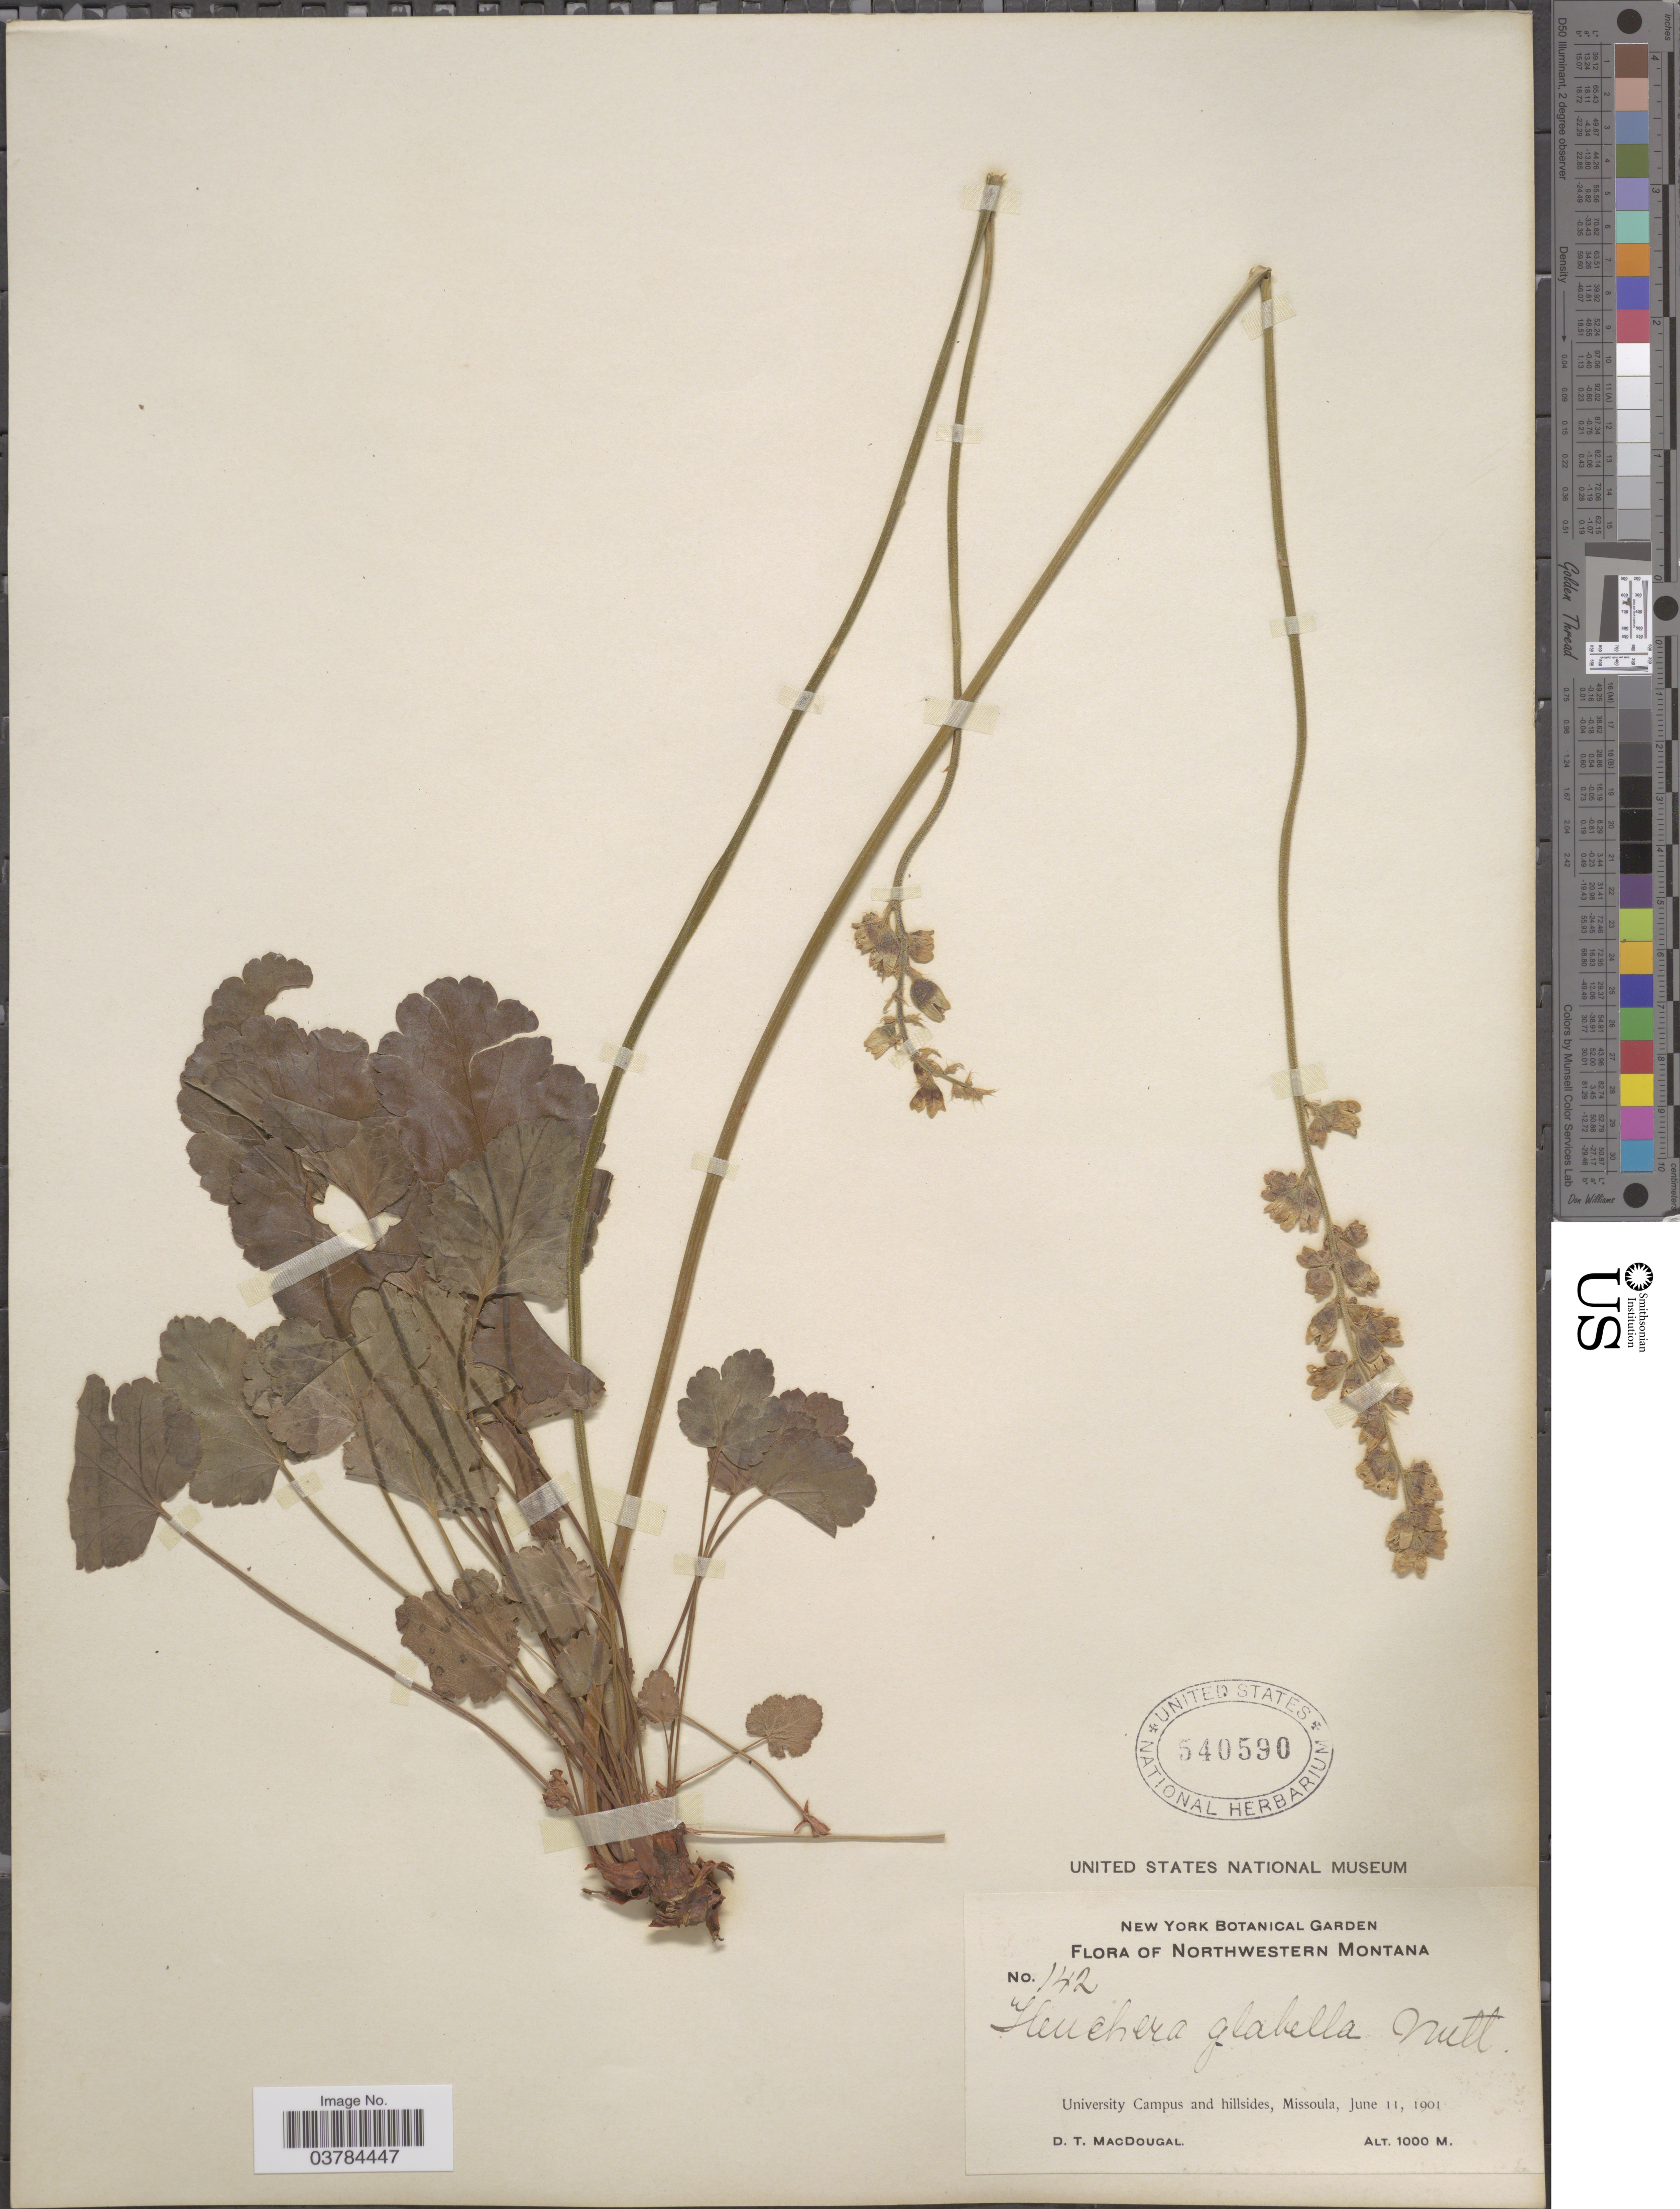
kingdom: Plantae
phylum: Tracheophyta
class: Magnoliopsida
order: Saxifragales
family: Saxifragaceae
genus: Heuchera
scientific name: Heuchera glabella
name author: Torr. & A. Gray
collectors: D. T. MacDougal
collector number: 142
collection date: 1901-06-11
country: United States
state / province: Montana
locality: Northwestern Montana. University Campus and hillsides, Missoula.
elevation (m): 1000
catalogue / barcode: US 540590